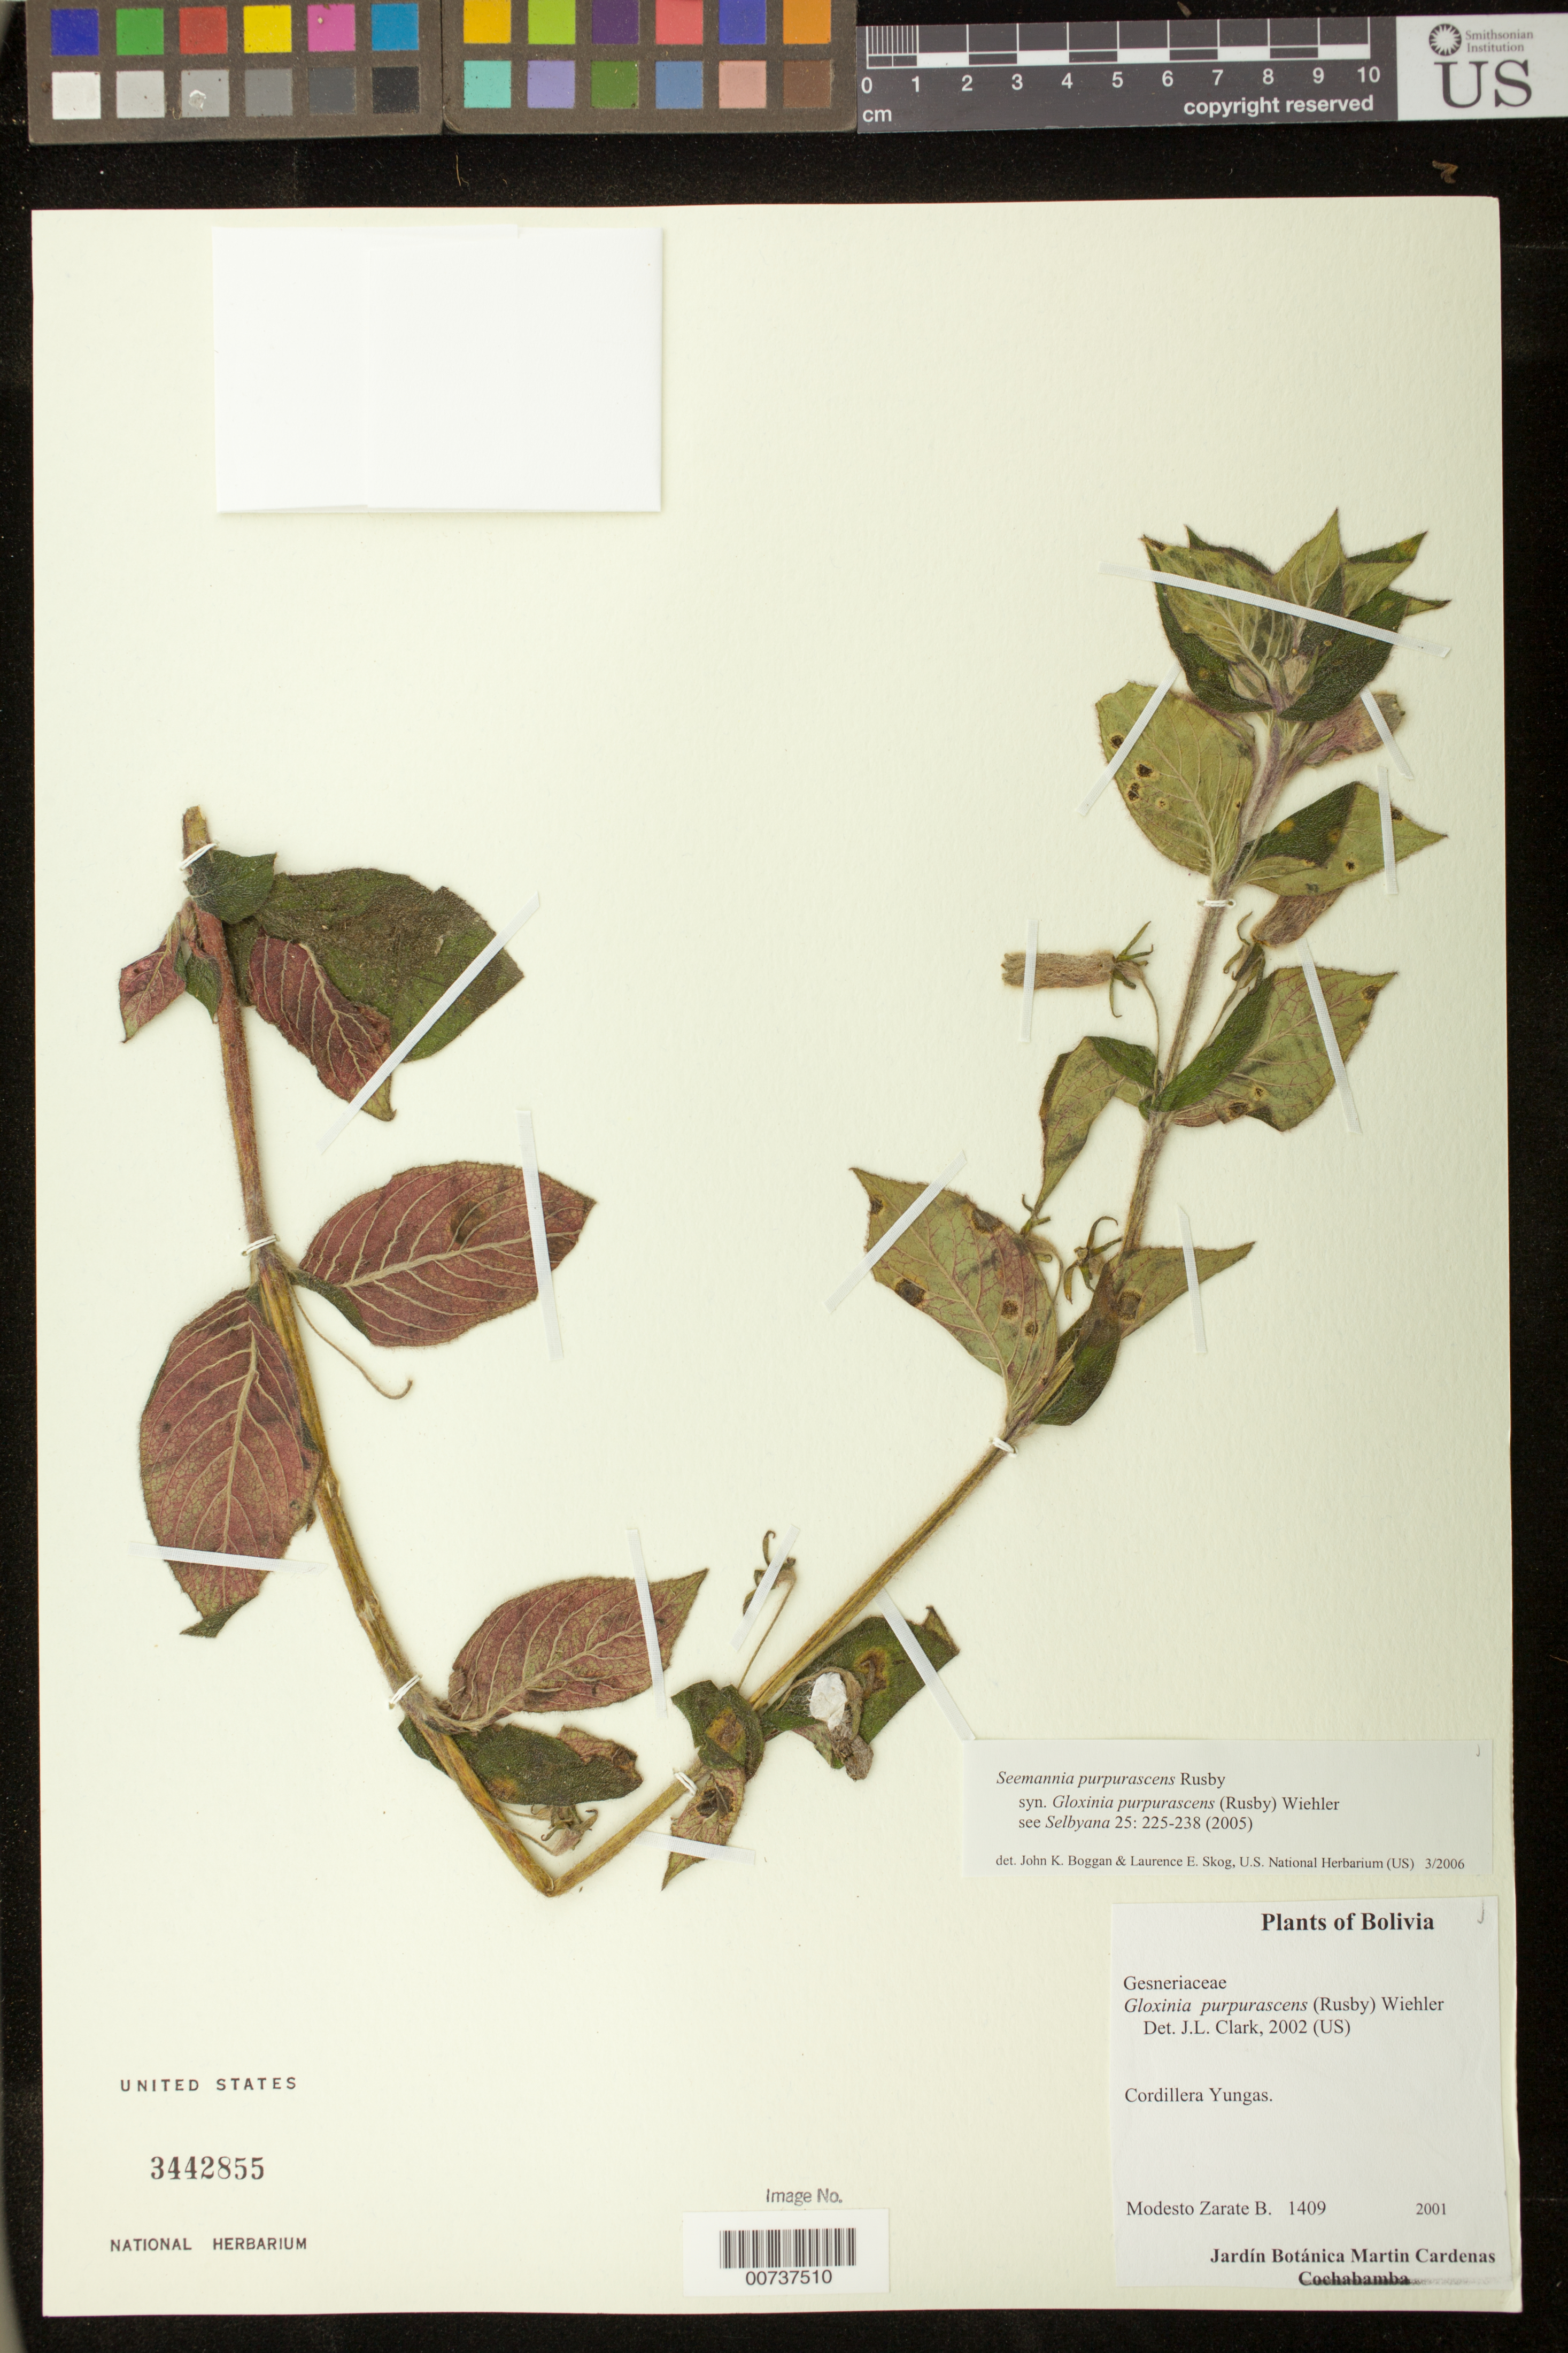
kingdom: Plantae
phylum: Tracheophyta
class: Magnoliopsida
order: Lamiales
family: Gesneriaceae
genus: Seemannia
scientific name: Seemannia purpurascens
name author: Rusby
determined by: Boggan, J. K.; Skog, L. E.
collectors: M. Zarate B.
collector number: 1409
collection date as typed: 2001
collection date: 2001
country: Bolivia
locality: Cordillera Yungas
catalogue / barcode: US 3442855